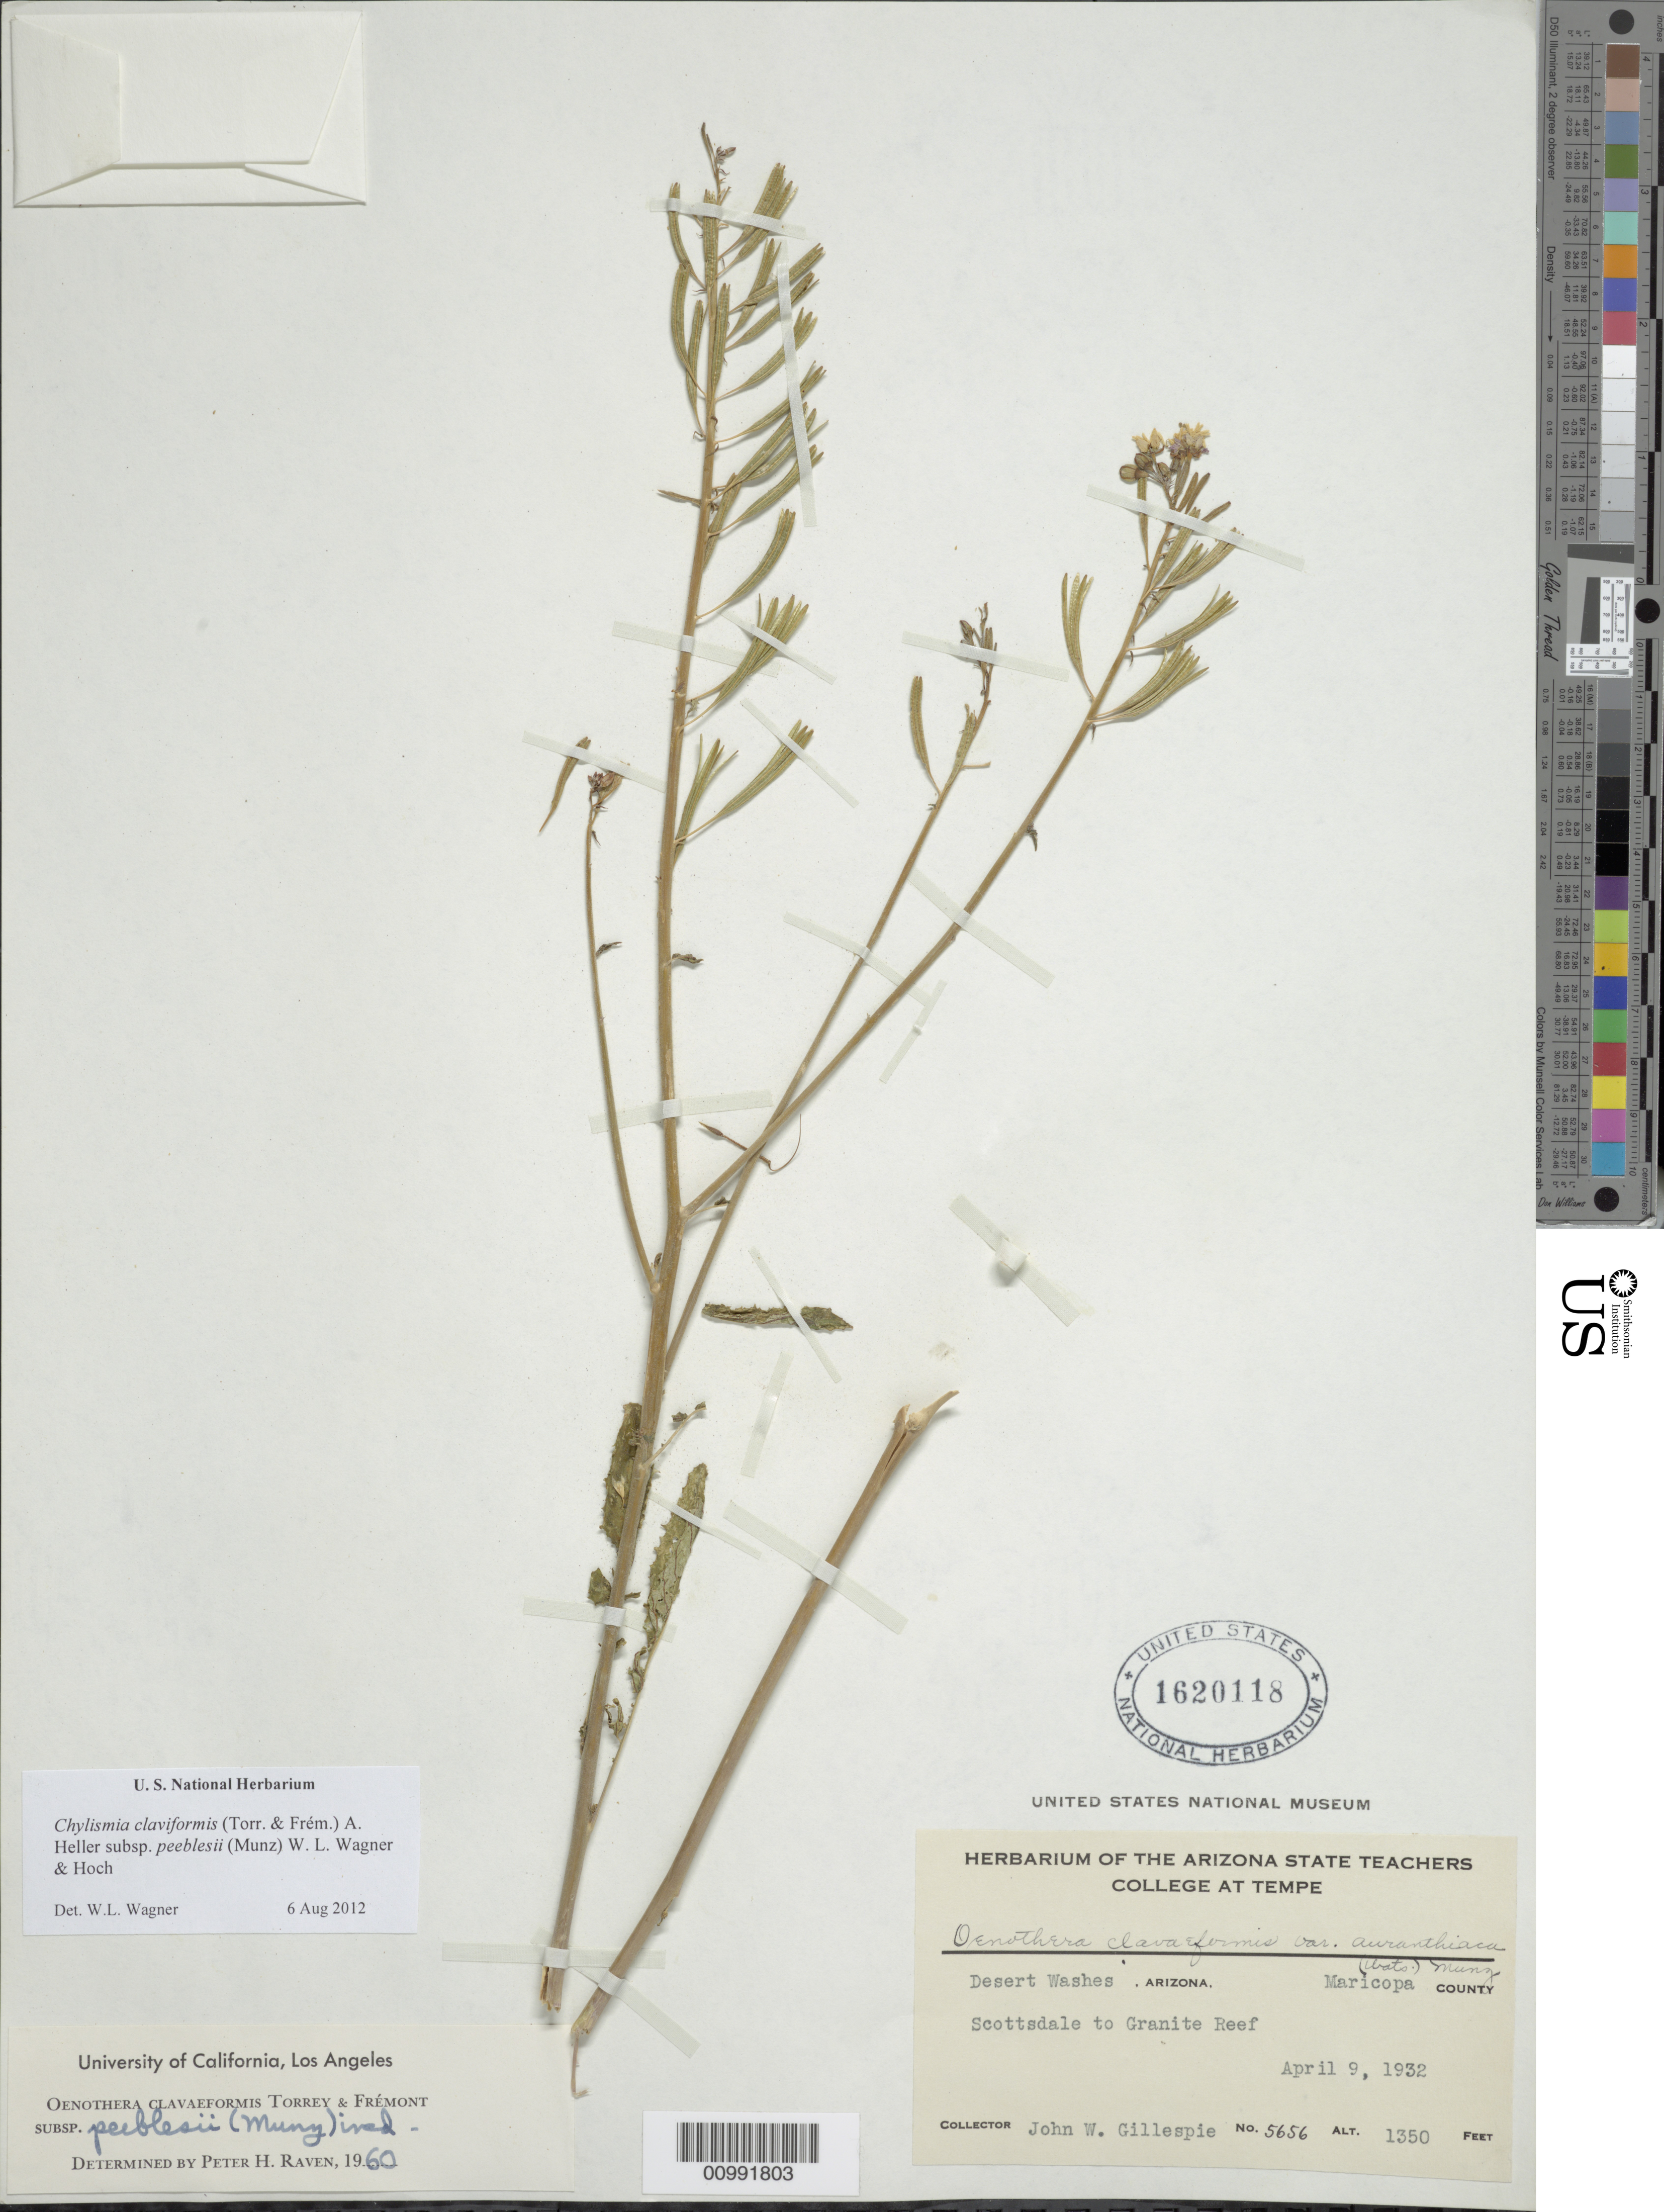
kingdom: Plantae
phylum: Tracheophyta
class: Magnoliopsida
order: Myrtales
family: Onagraceae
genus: Chylismia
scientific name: Chylismia claviformis subsp. peeblesii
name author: (Munz) W.L. Wagner & Hoch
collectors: J. W. Gillespie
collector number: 5656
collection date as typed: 09 Apr 1932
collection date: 1932-04-09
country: United States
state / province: Arizona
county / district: Maricopa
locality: Desert Washes, Scottsdale to Granite Reef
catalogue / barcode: US 1620118